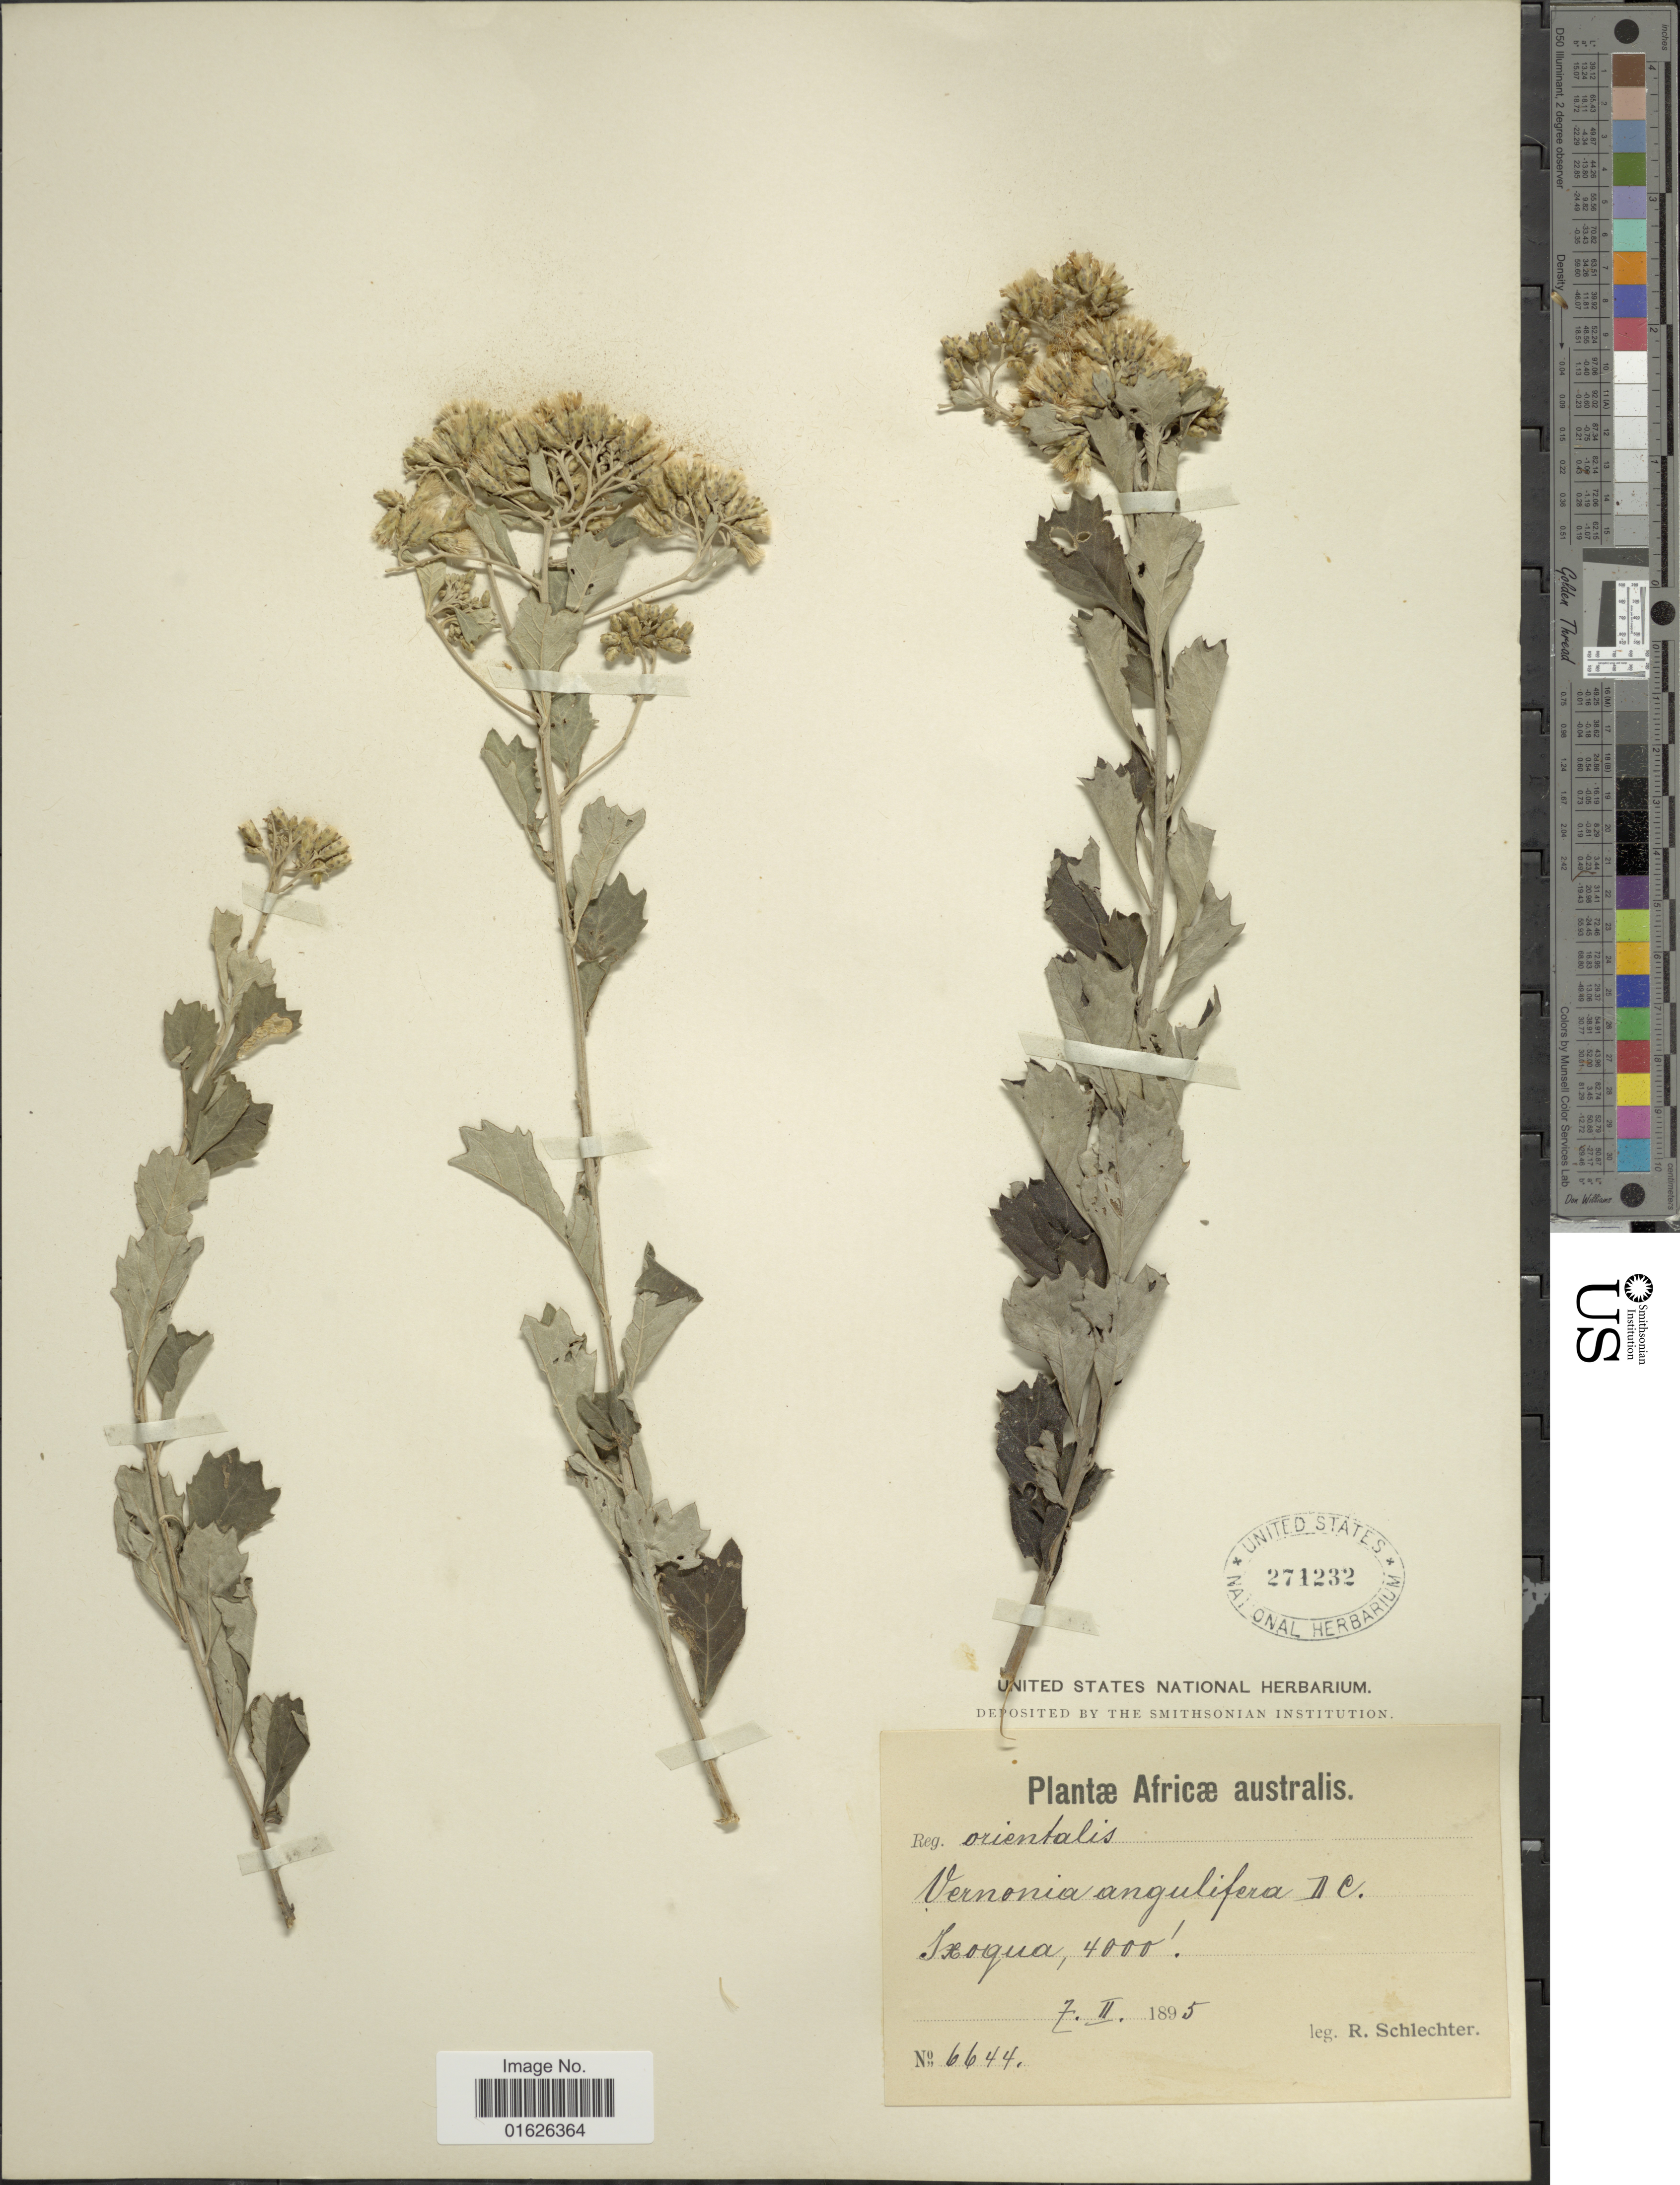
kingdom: Plantae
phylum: Tracheophyta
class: Magnoliopsida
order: Asterales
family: Asteraceae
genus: Gymnanthemum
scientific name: Gymnanthemum corymbosum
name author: (Thunb.) H. Rob.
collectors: F. R. R. Schlechter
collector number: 6644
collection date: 1895-02-07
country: South Africa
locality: Africae australis, Orientalis, Ixoqua.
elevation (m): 1219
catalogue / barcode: US 271232